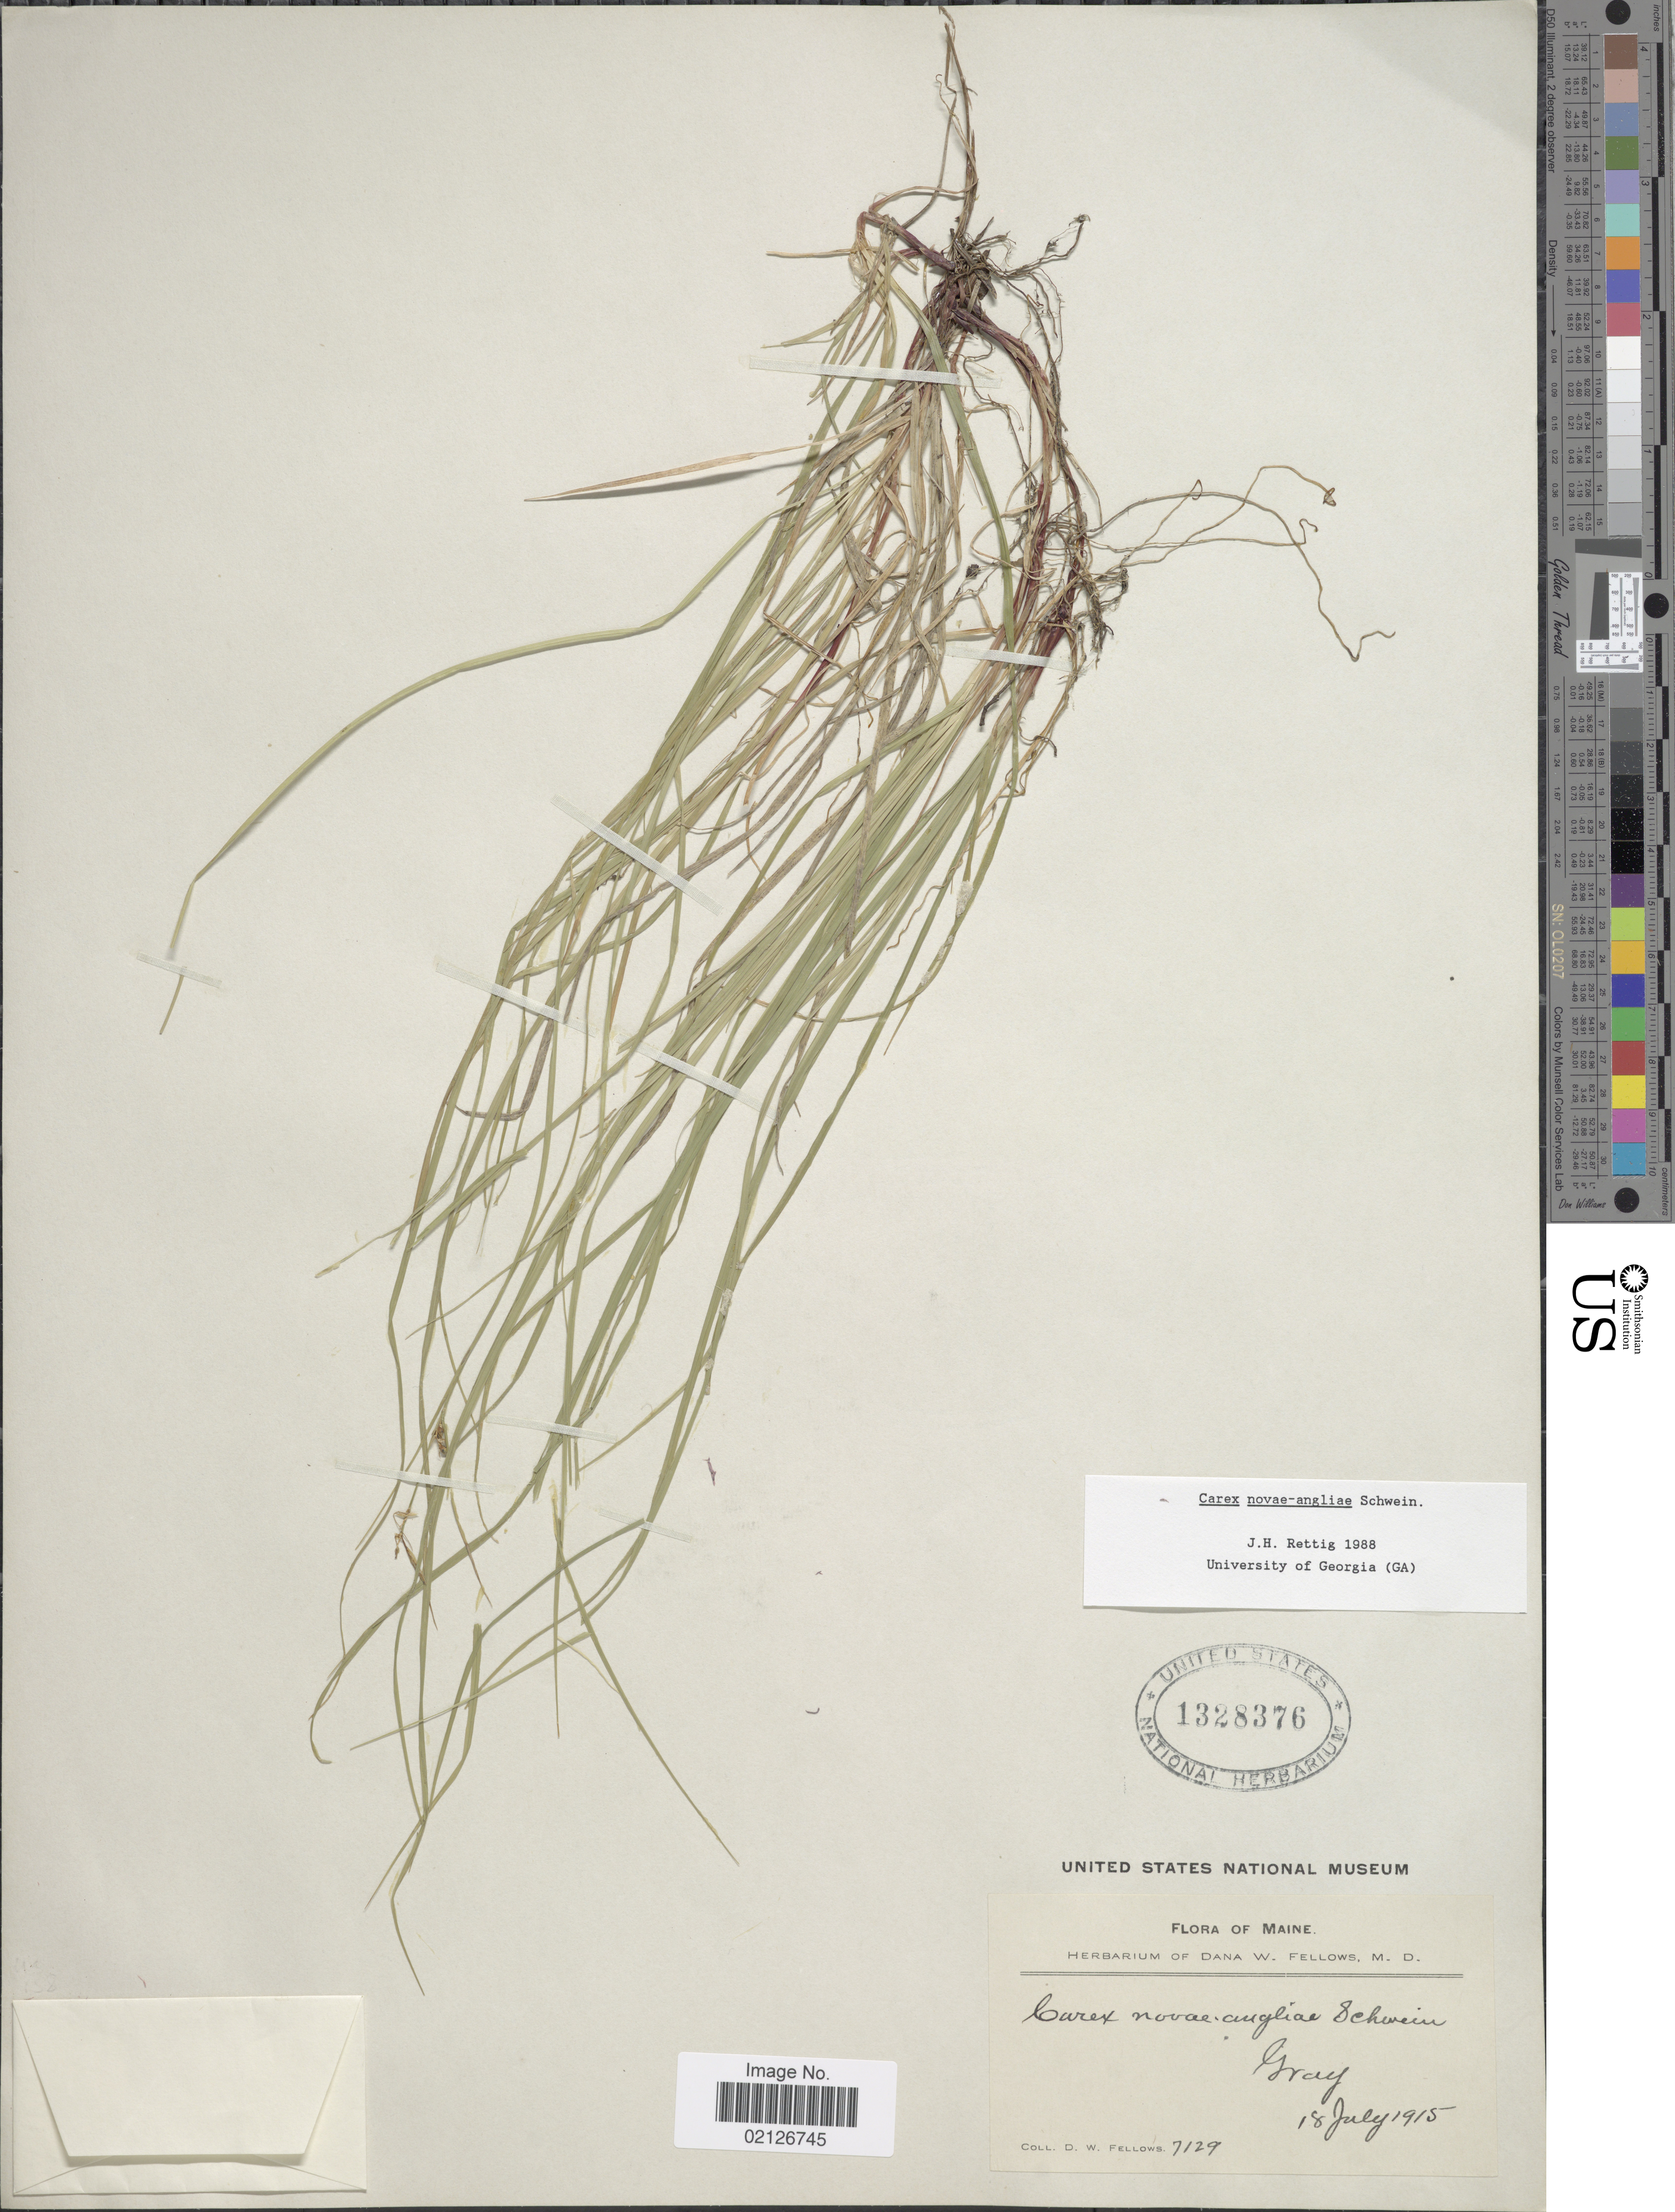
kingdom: Plantae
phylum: Tracheophyta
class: Liliopsida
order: Poales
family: Cyperaceae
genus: Carex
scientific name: Carex novae-angliae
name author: Schwein.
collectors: D. W. Fellows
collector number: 7129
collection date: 1915-07-18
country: United States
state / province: Maine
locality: Gray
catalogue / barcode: US 1328376